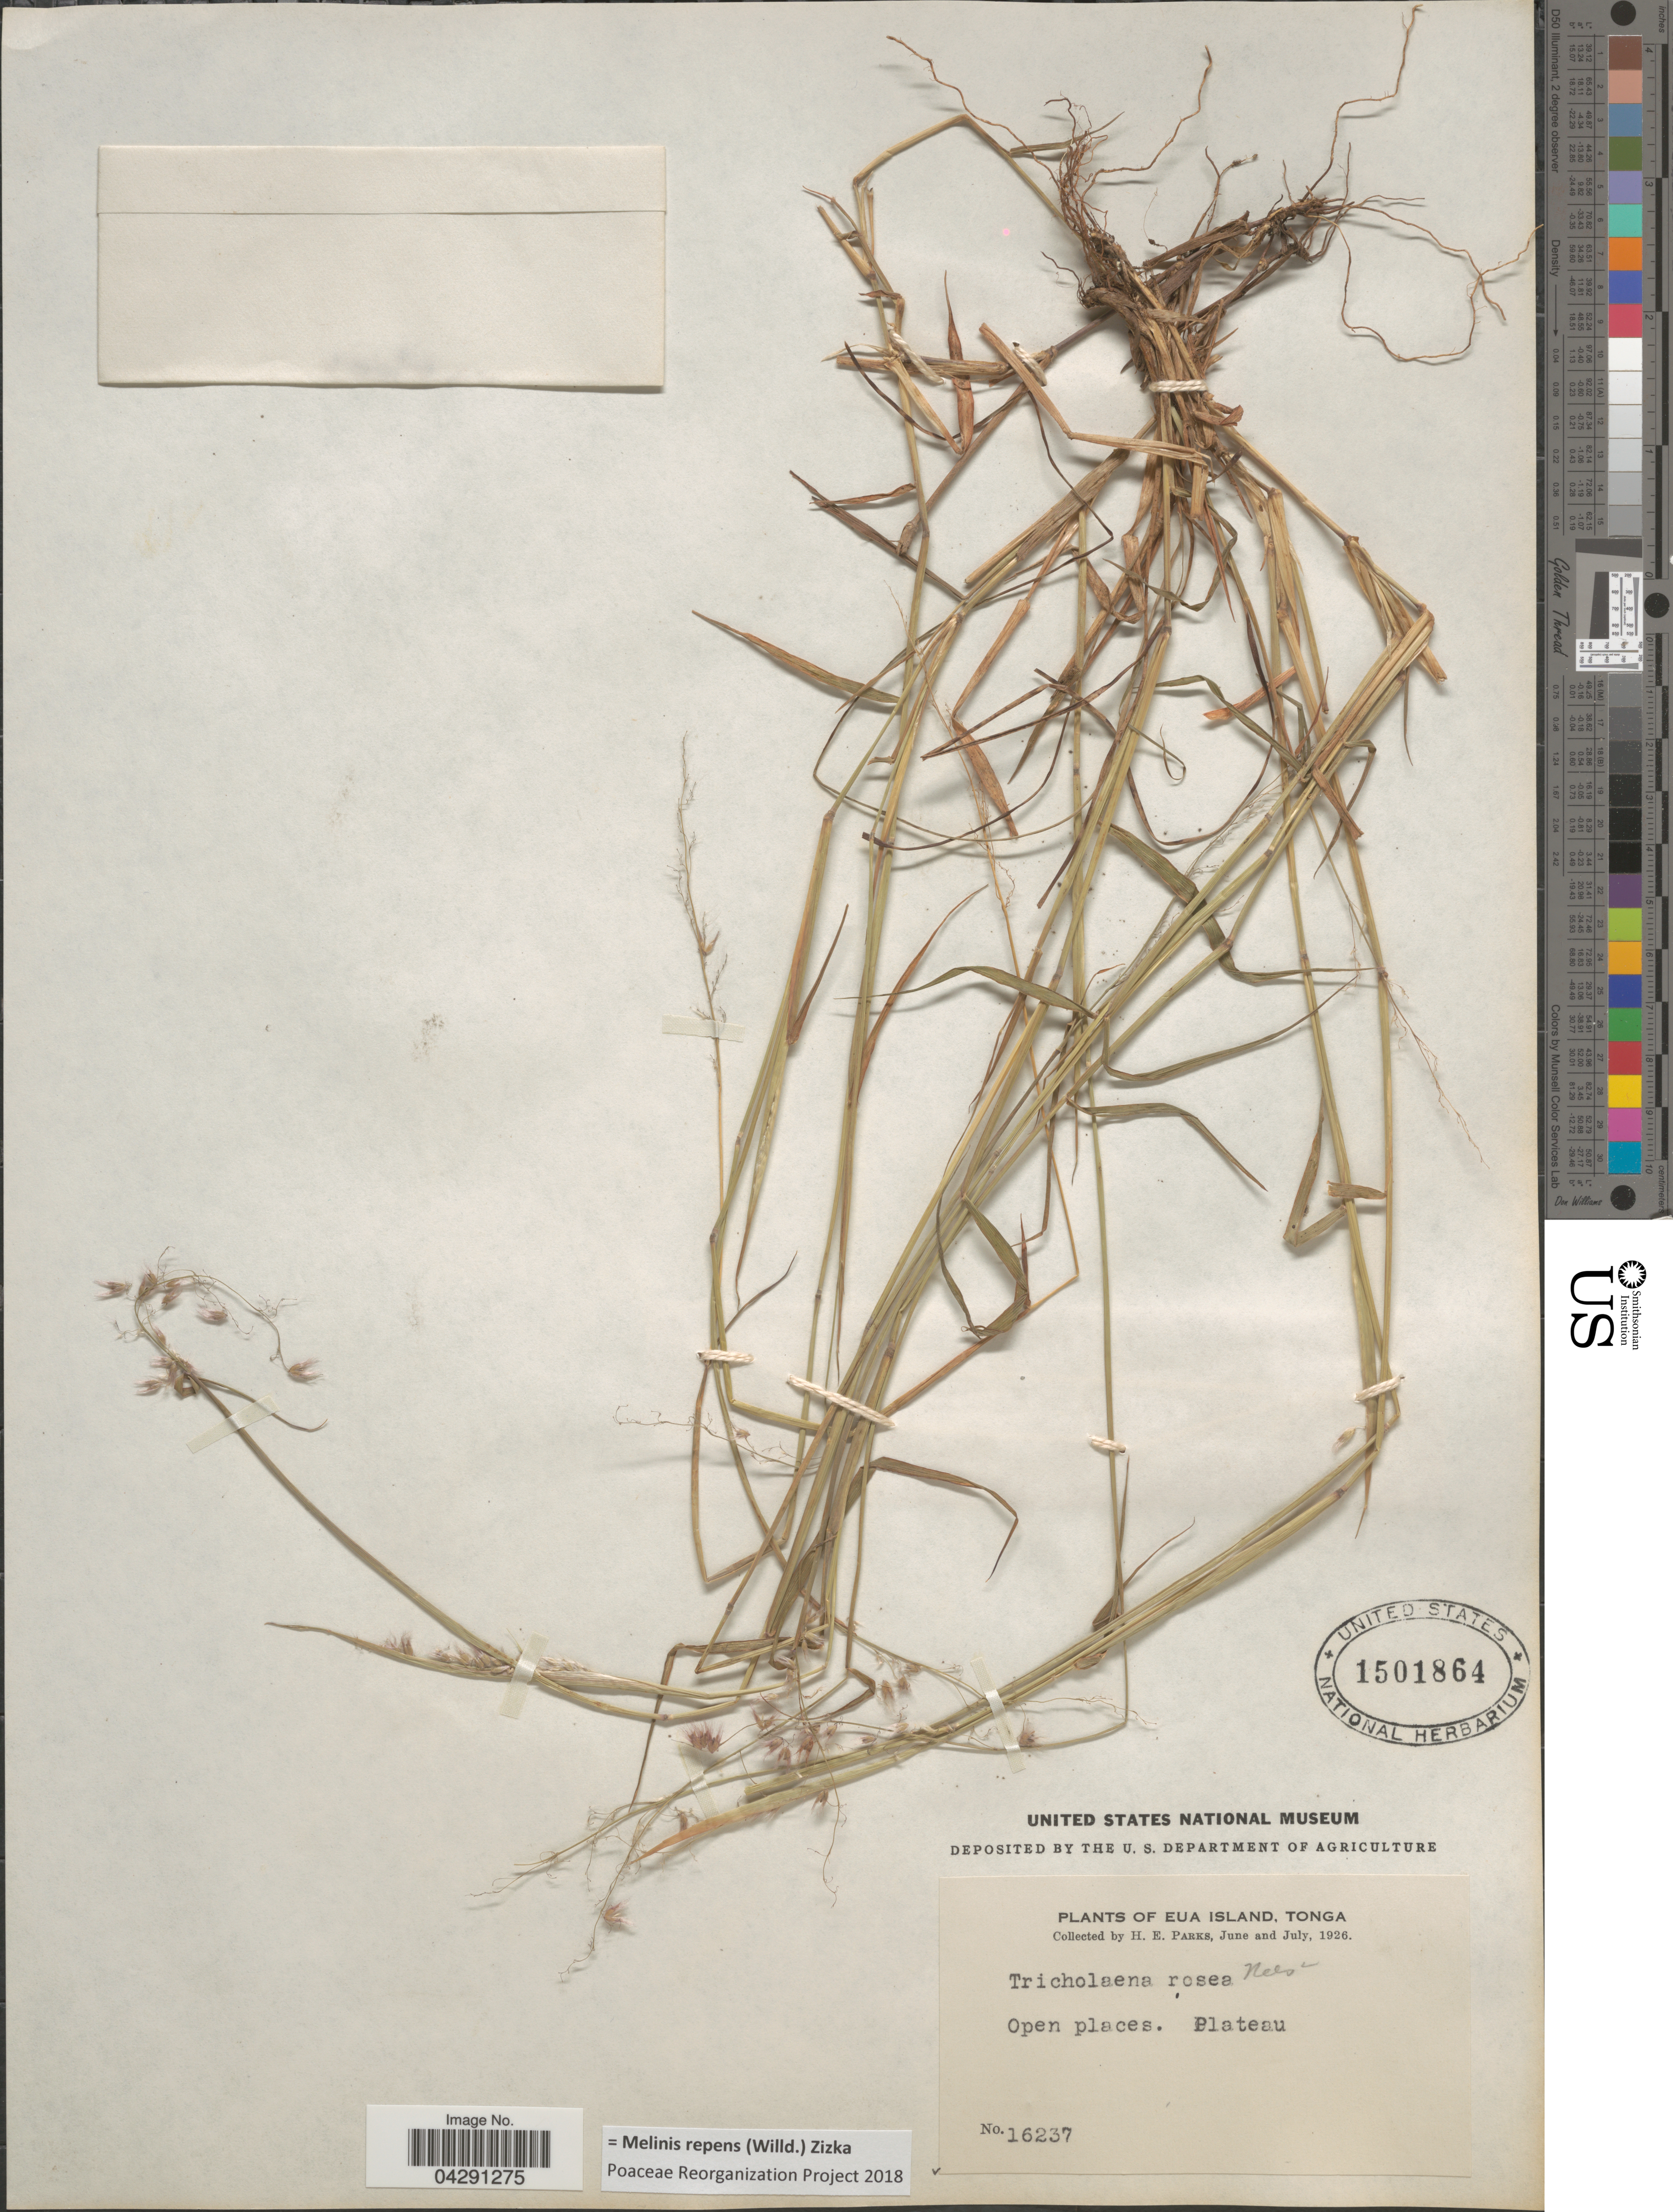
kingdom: Plantae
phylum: Tracheophyta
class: Liliopsida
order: Poales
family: Poaceae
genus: Melinis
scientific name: Melinis repens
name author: (Willd.) Zizka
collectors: H. E. Parks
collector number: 16237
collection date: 1926-06/1926-07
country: Tonga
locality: Eua Island.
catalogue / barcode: US 1501864